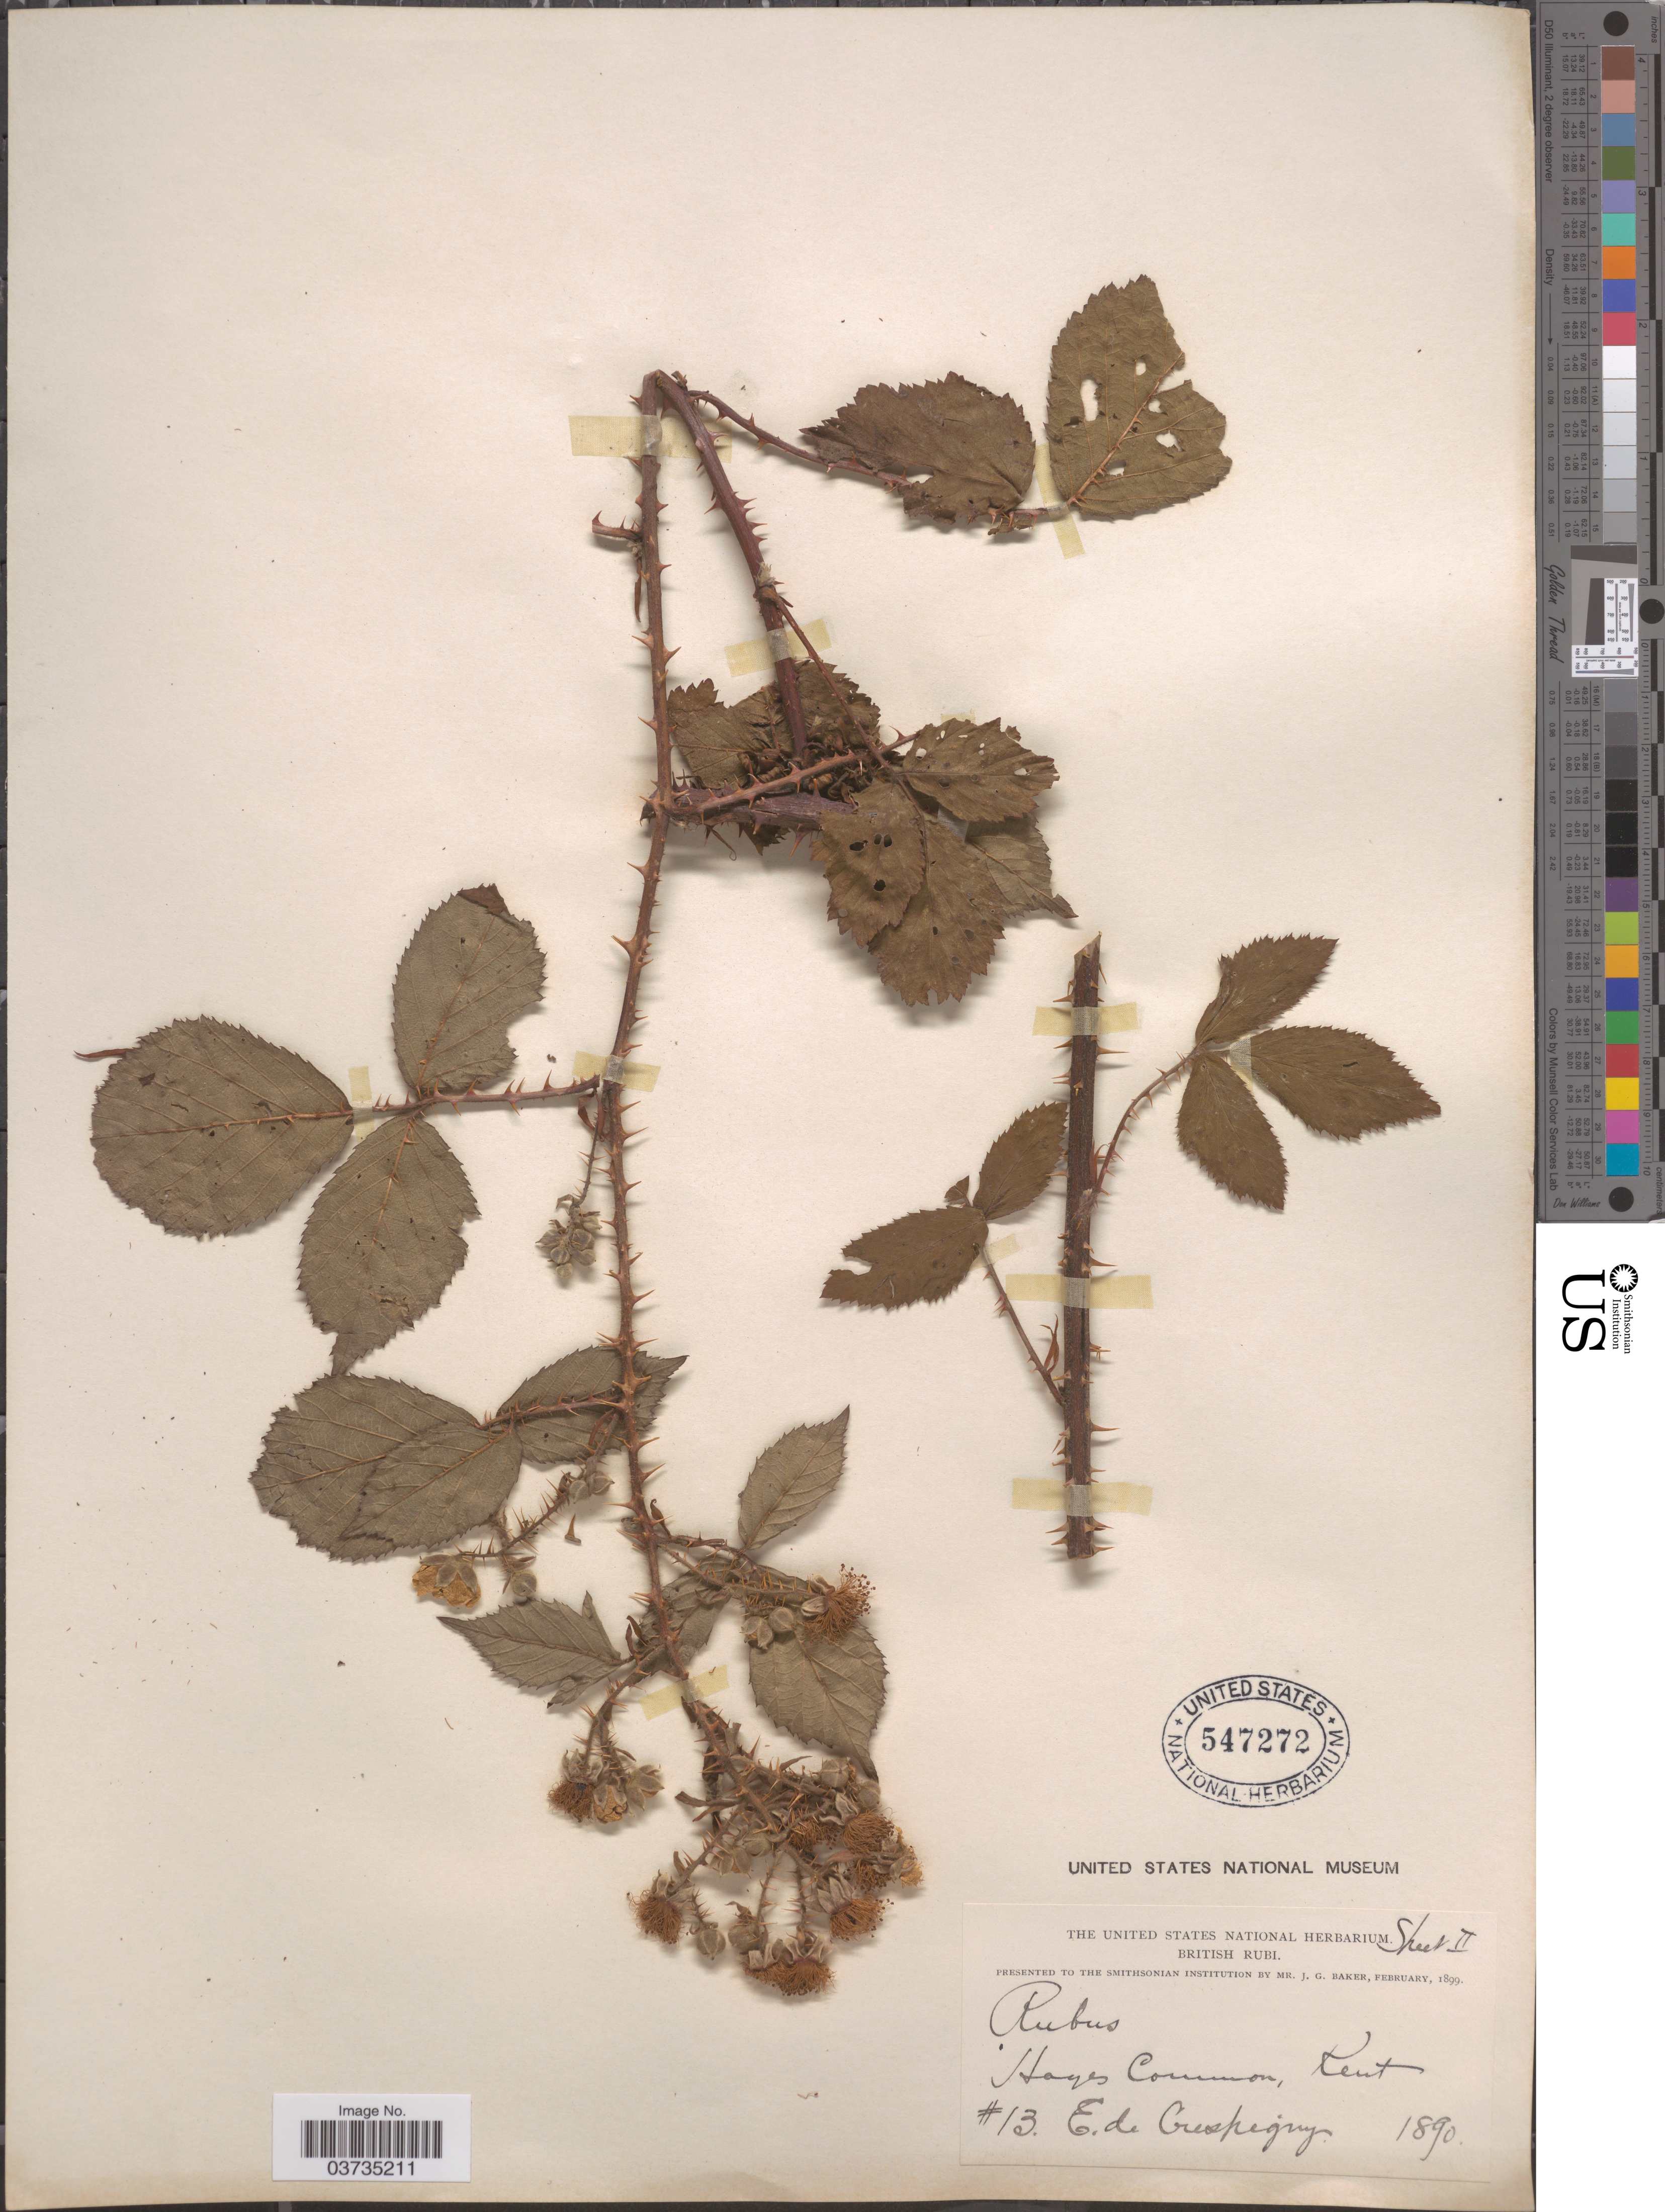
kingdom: Plantae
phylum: Tracheophyta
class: Magnoliopsida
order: Rosales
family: Rosaceae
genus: Rubus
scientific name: Rubus tardus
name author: W.C.R. Watson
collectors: E. de Crespigny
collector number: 13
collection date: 1890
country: United Kingdom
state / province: England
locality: Hayes. Kent.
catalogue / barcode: US 547272